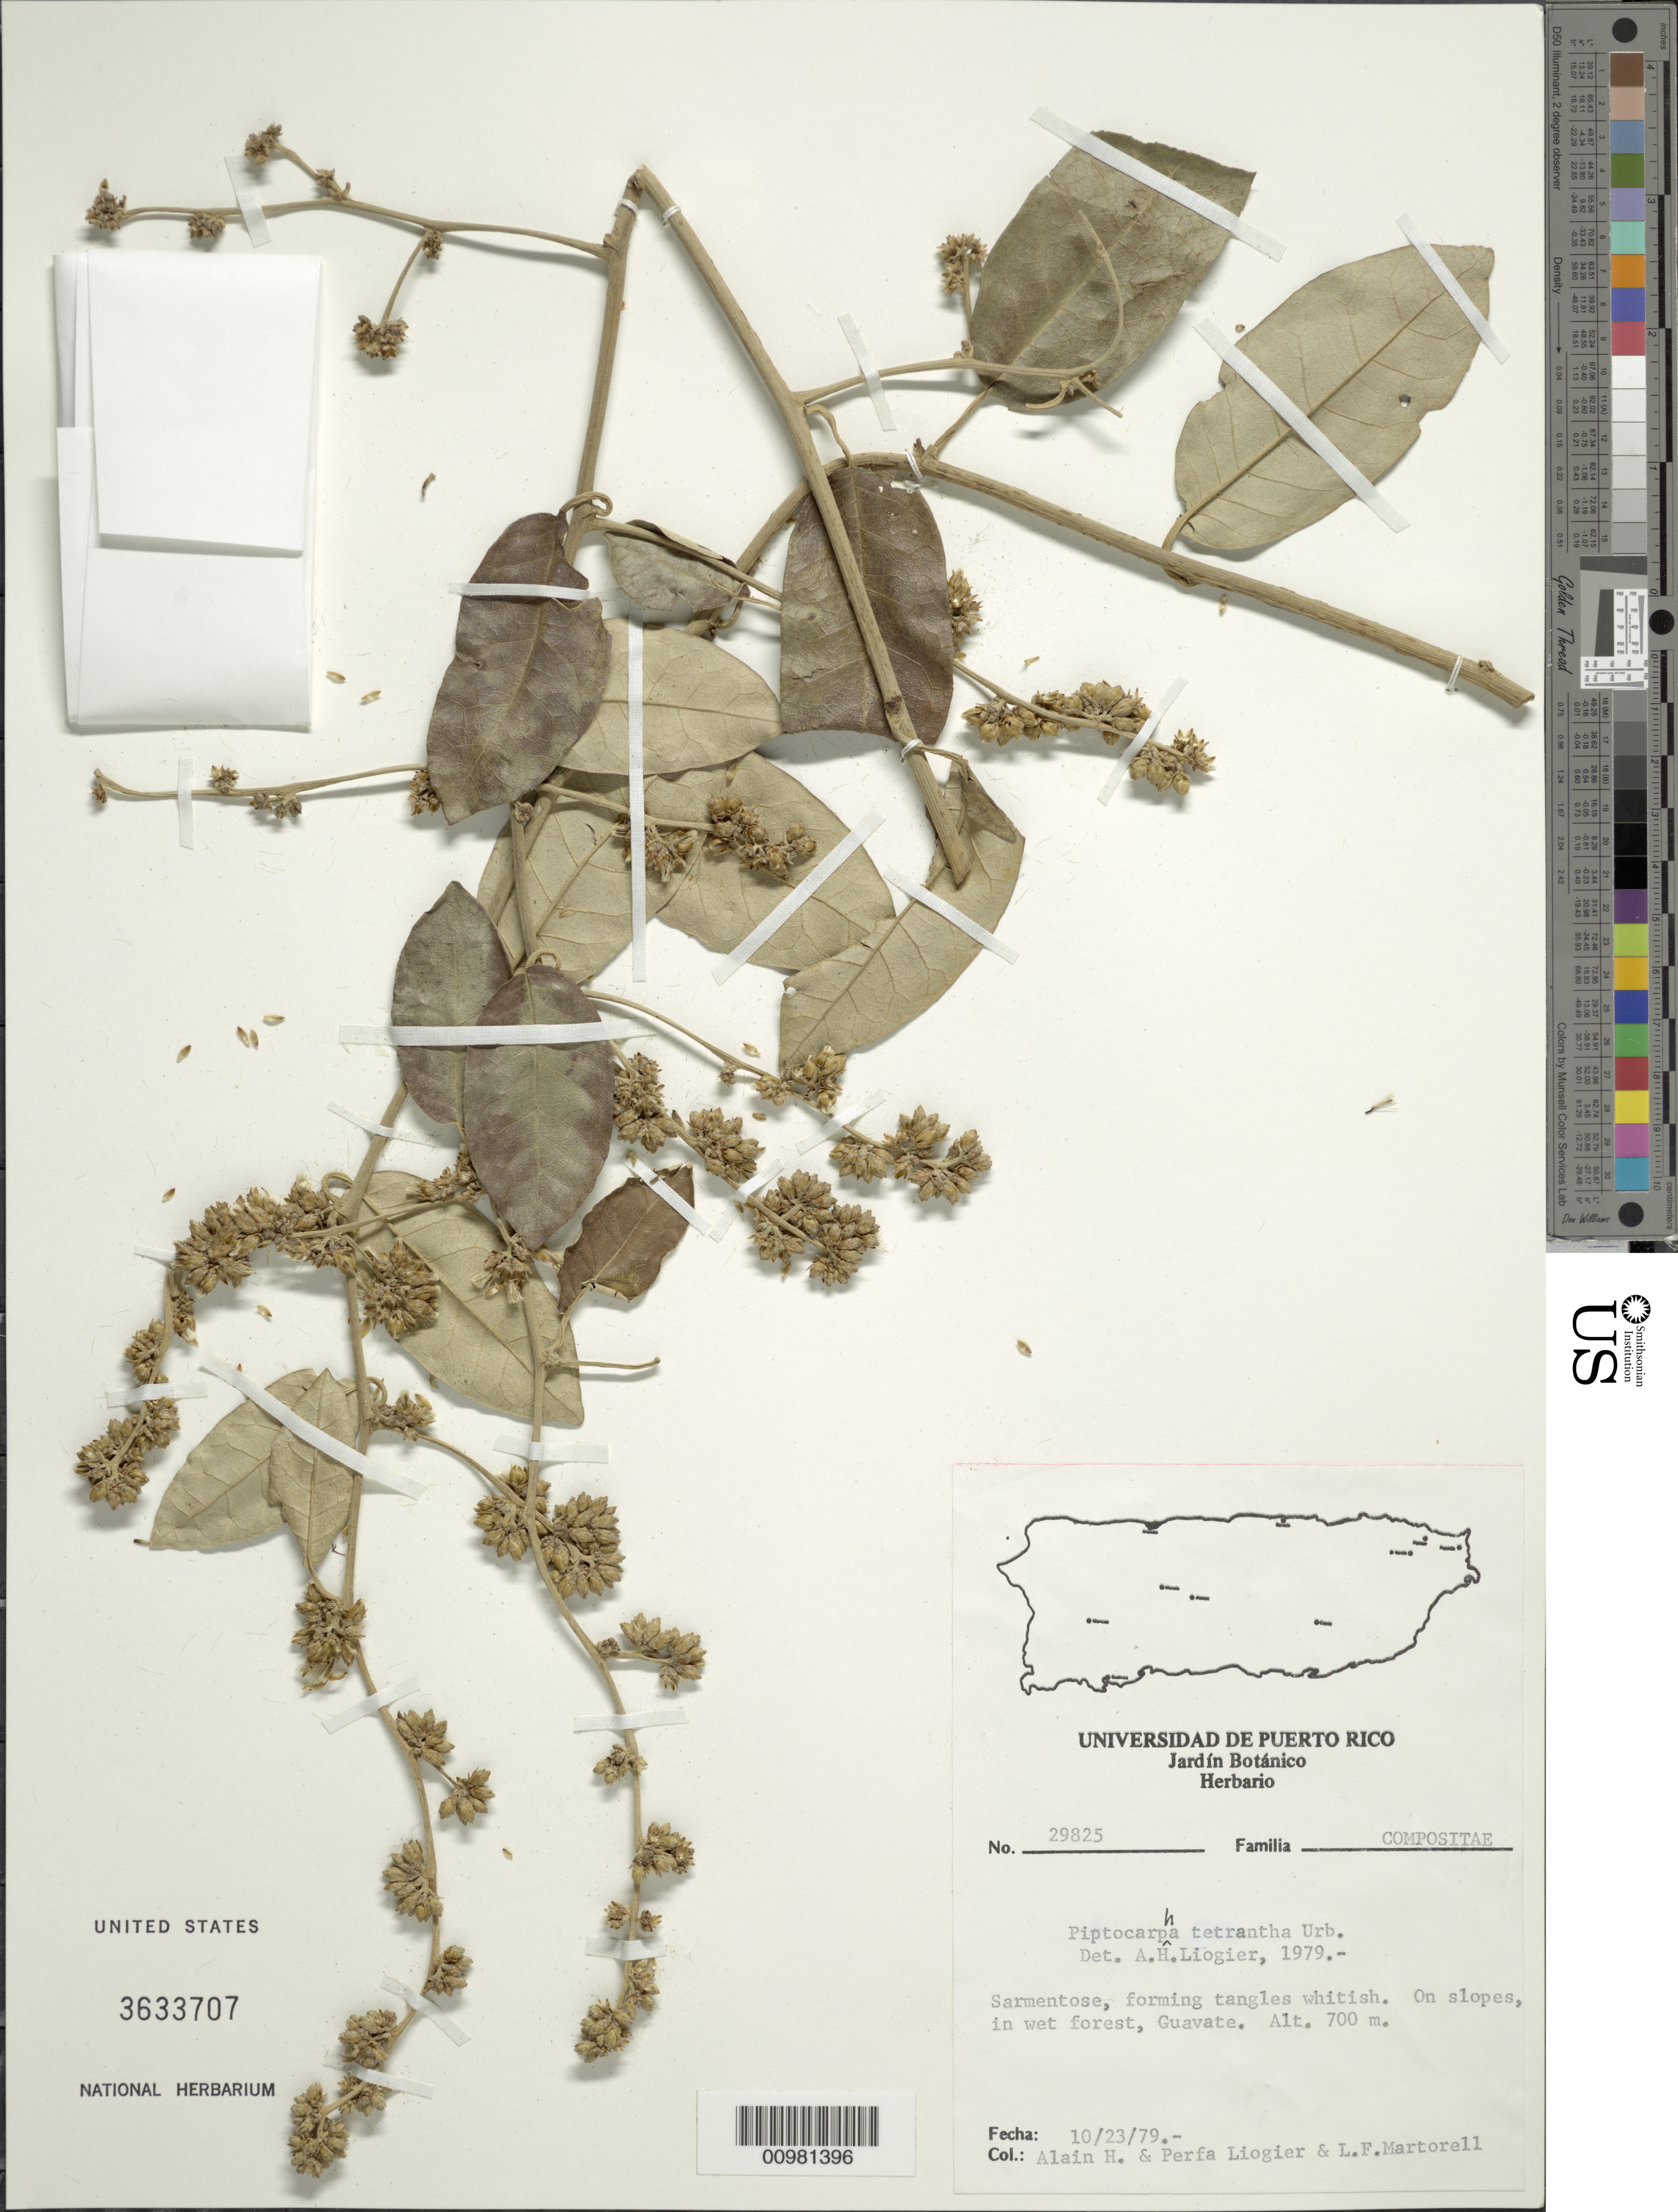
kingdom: Plantae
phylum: Tracheophyta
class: Magnoliopsida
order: Asterales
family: Asteraceae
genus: Piptocarpha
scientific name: Piptocarpha tetrantha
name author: Urb.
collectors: A. H. Liogier, M. P. Liogier & L. Martorell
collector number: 29825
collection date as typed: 23 Oct 1979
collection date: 1979-10-23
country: Puerto Rico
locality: Guavate.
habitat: On slopes in wet forest.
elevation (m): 700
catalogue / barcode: US 3633707